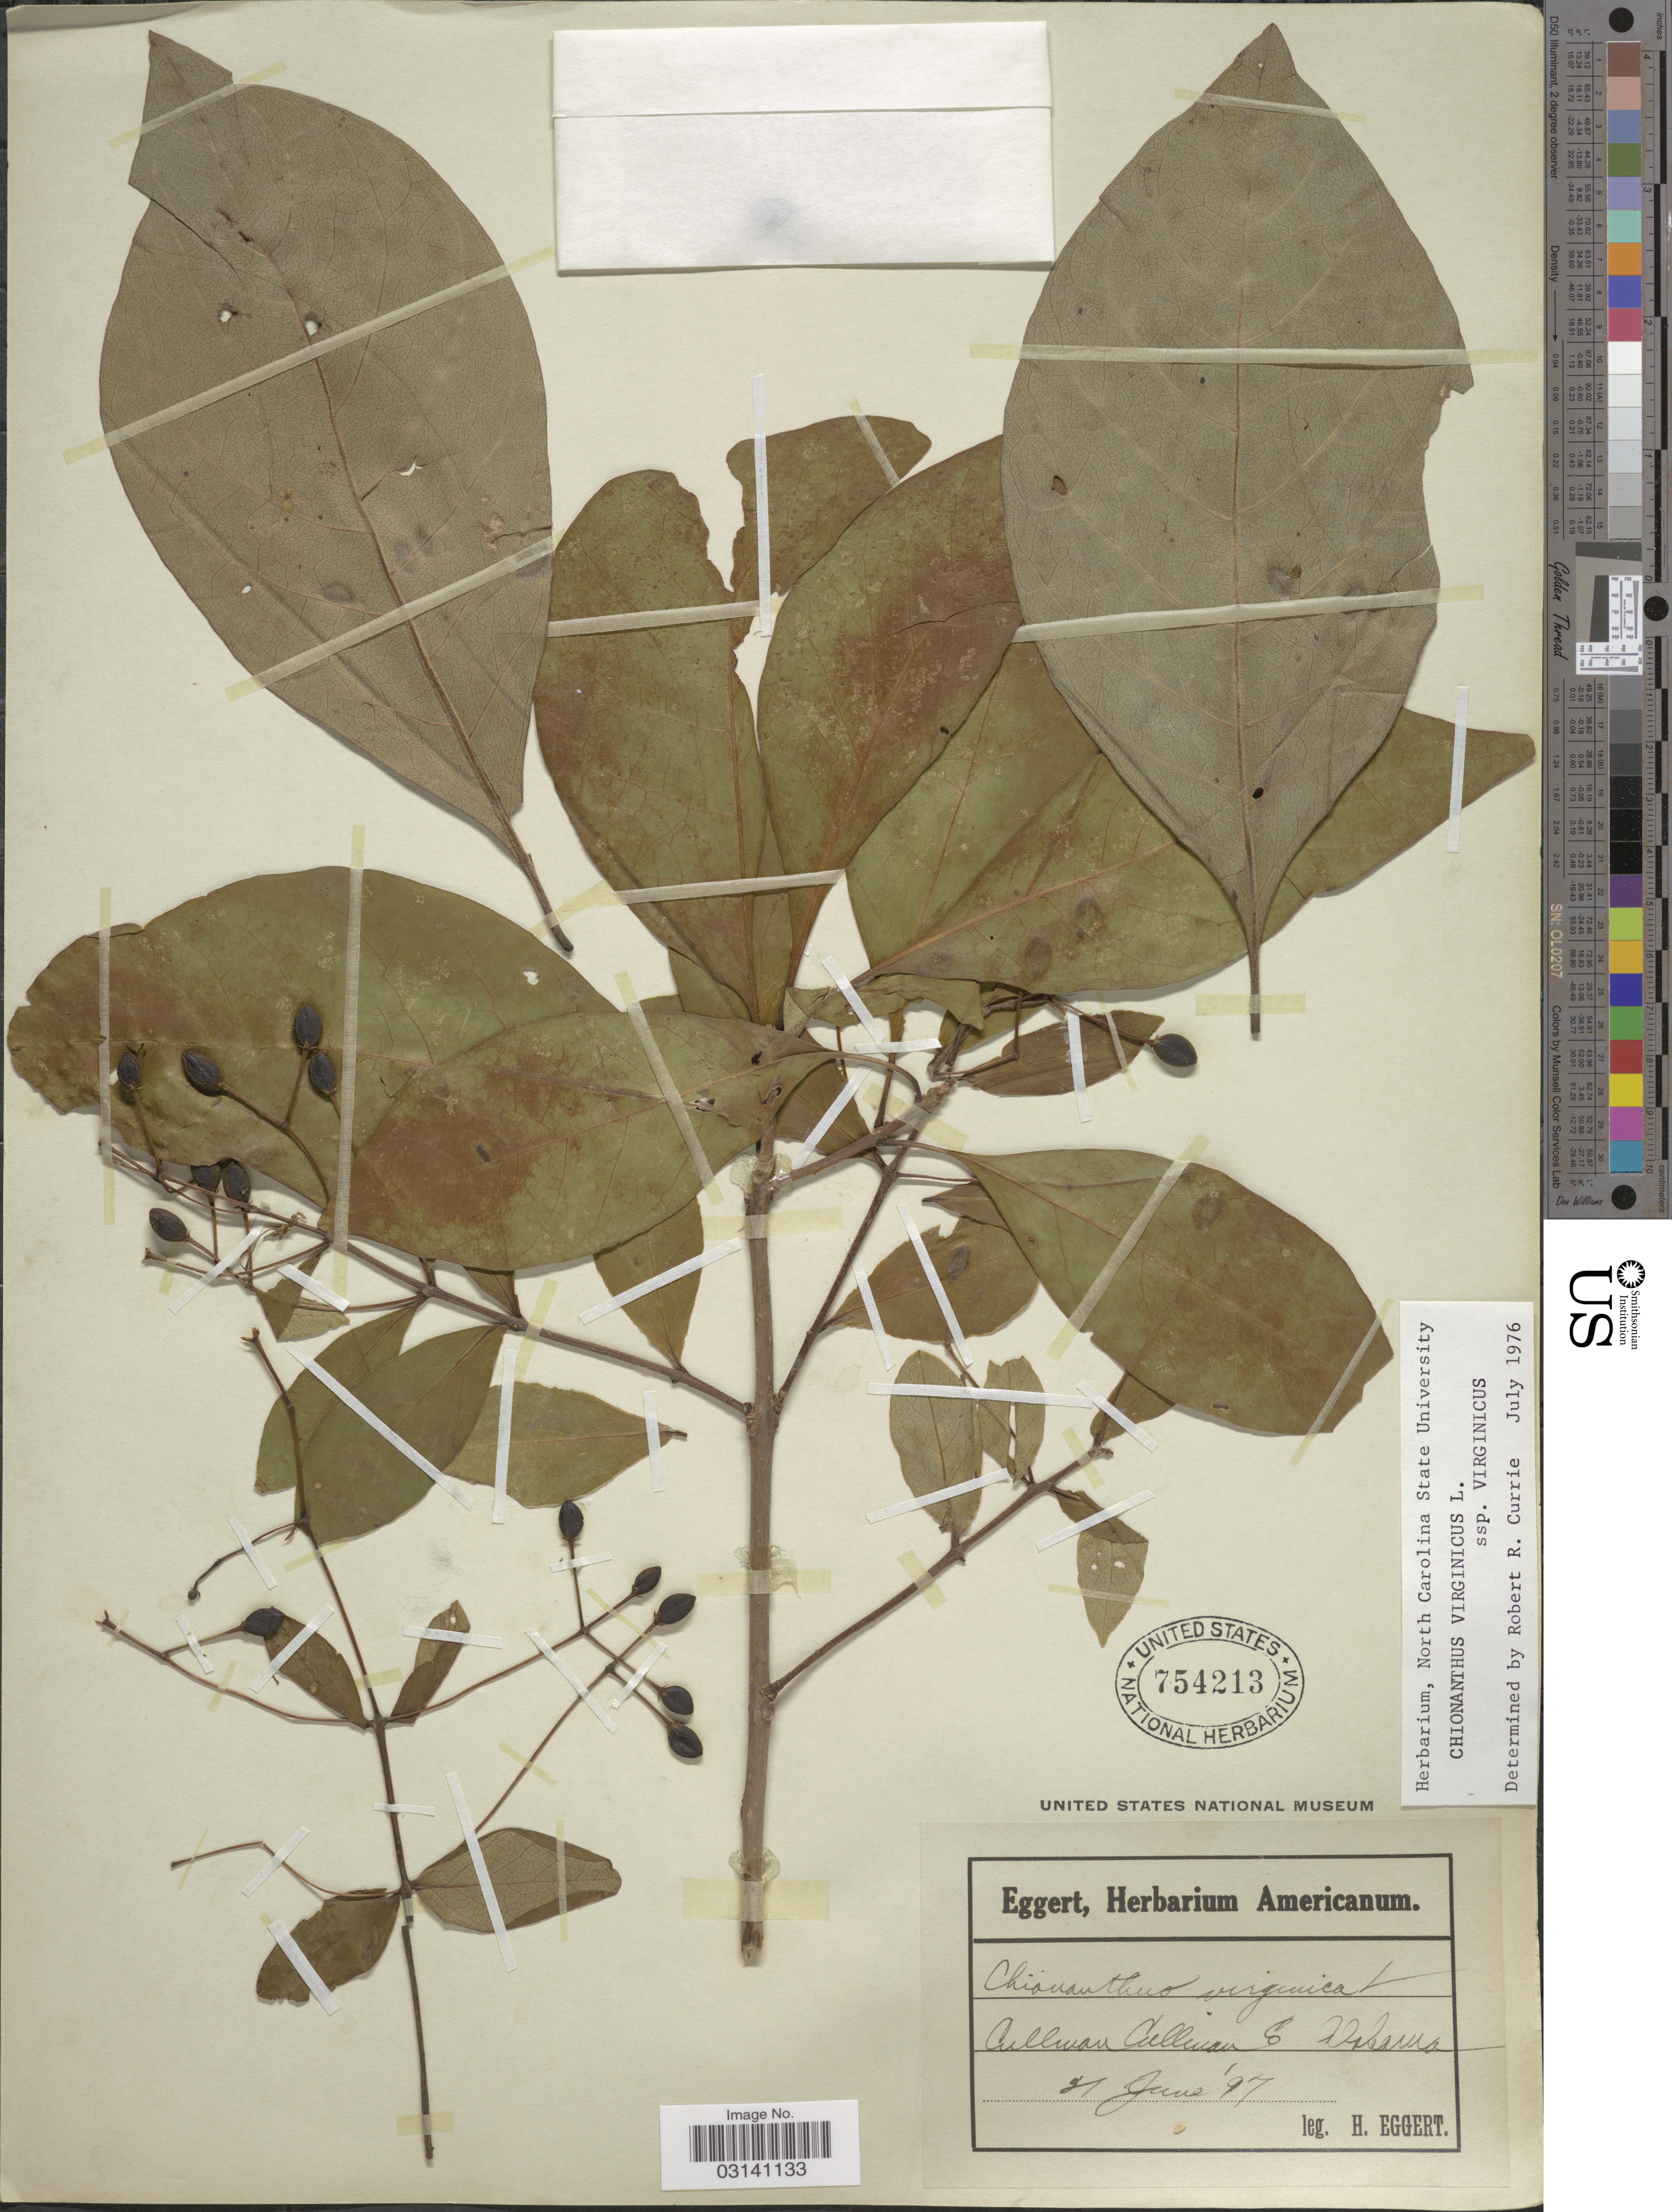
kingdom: Plantae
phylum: Tracheophyta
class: Magnoliopsida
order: Lamiales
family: Oleaceae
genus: Chionanthus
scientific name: Chionanthus virginicus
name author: L.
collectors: H. Eggert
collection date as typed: Transcribed d/m/y: 21/6/97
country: United States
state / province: Alabama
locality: Cullman, Cullman Co.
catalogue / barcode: US 754213